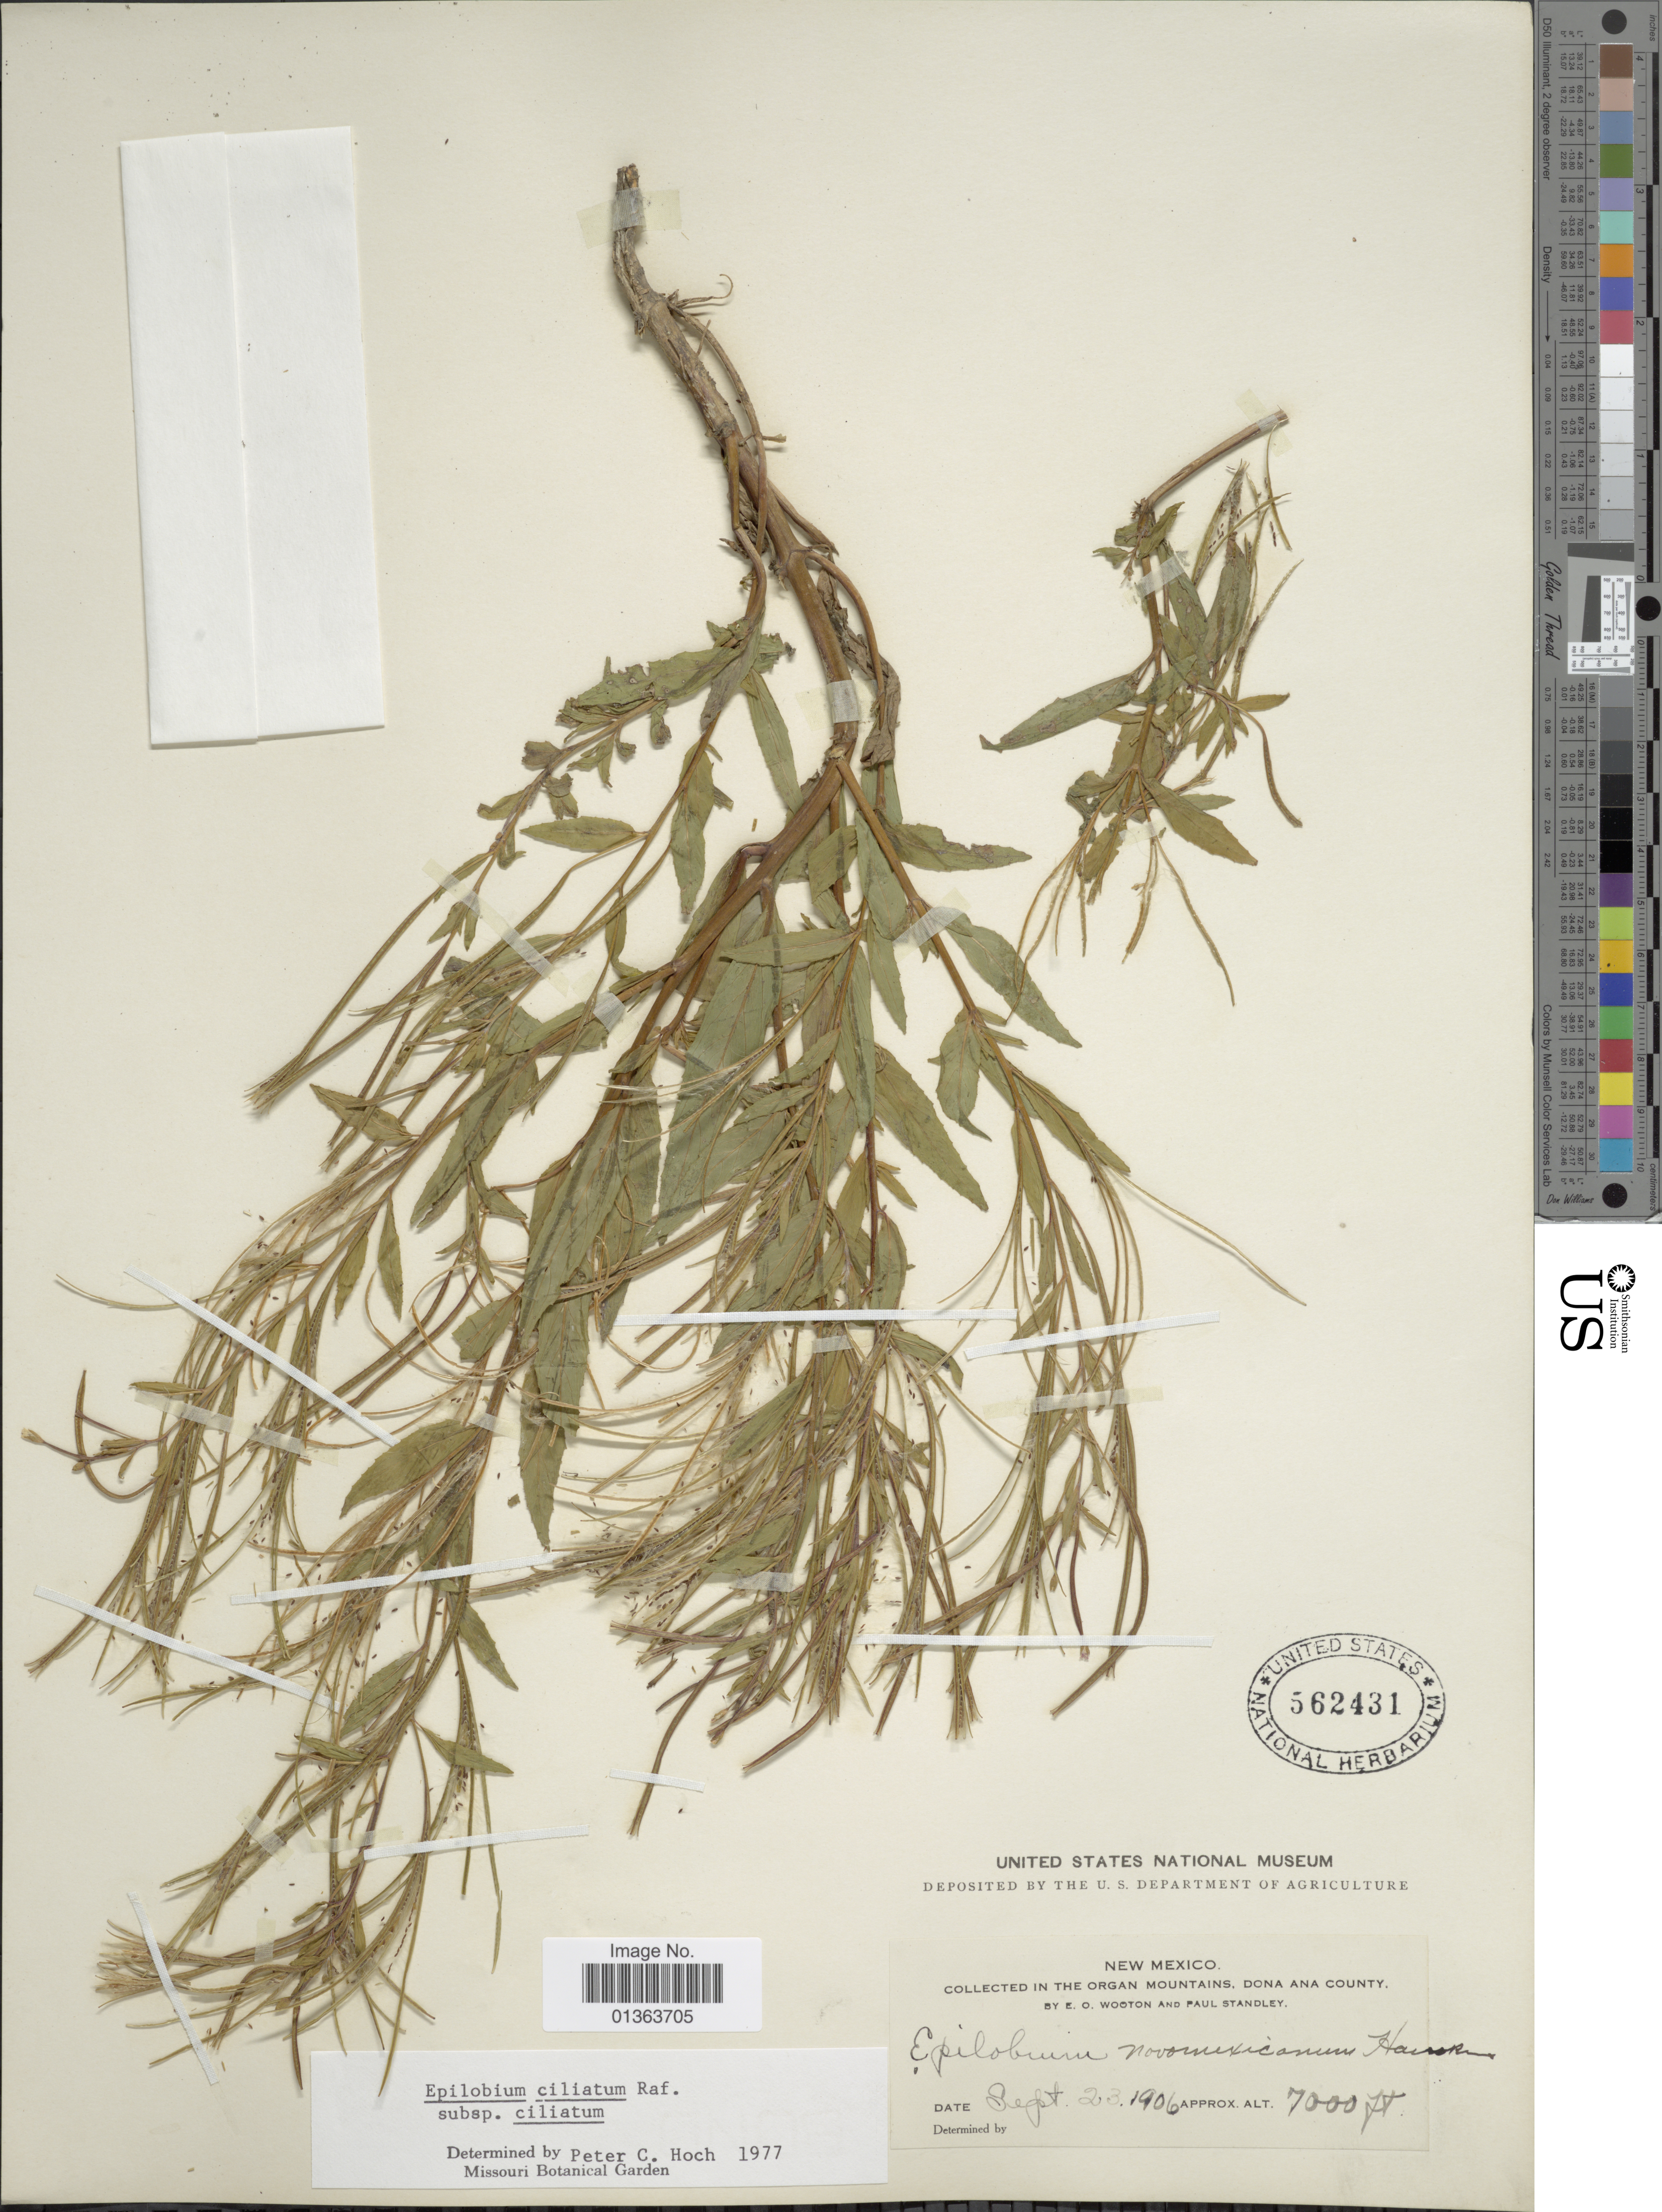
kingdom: Plantae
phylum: Tracheophyta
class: Magnoliopsida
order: Myrtales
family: Onagraceae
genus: Epilobium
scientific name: Epilobium ciliatum subsp. ciliatum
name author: Raf.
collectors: E. O. Wooton & P. C. Standley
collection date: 1906-09-23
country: United States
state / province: New Mexico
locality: In the Organ Mountains, Dona Ana County.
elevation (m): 2134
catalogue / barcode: US 562431